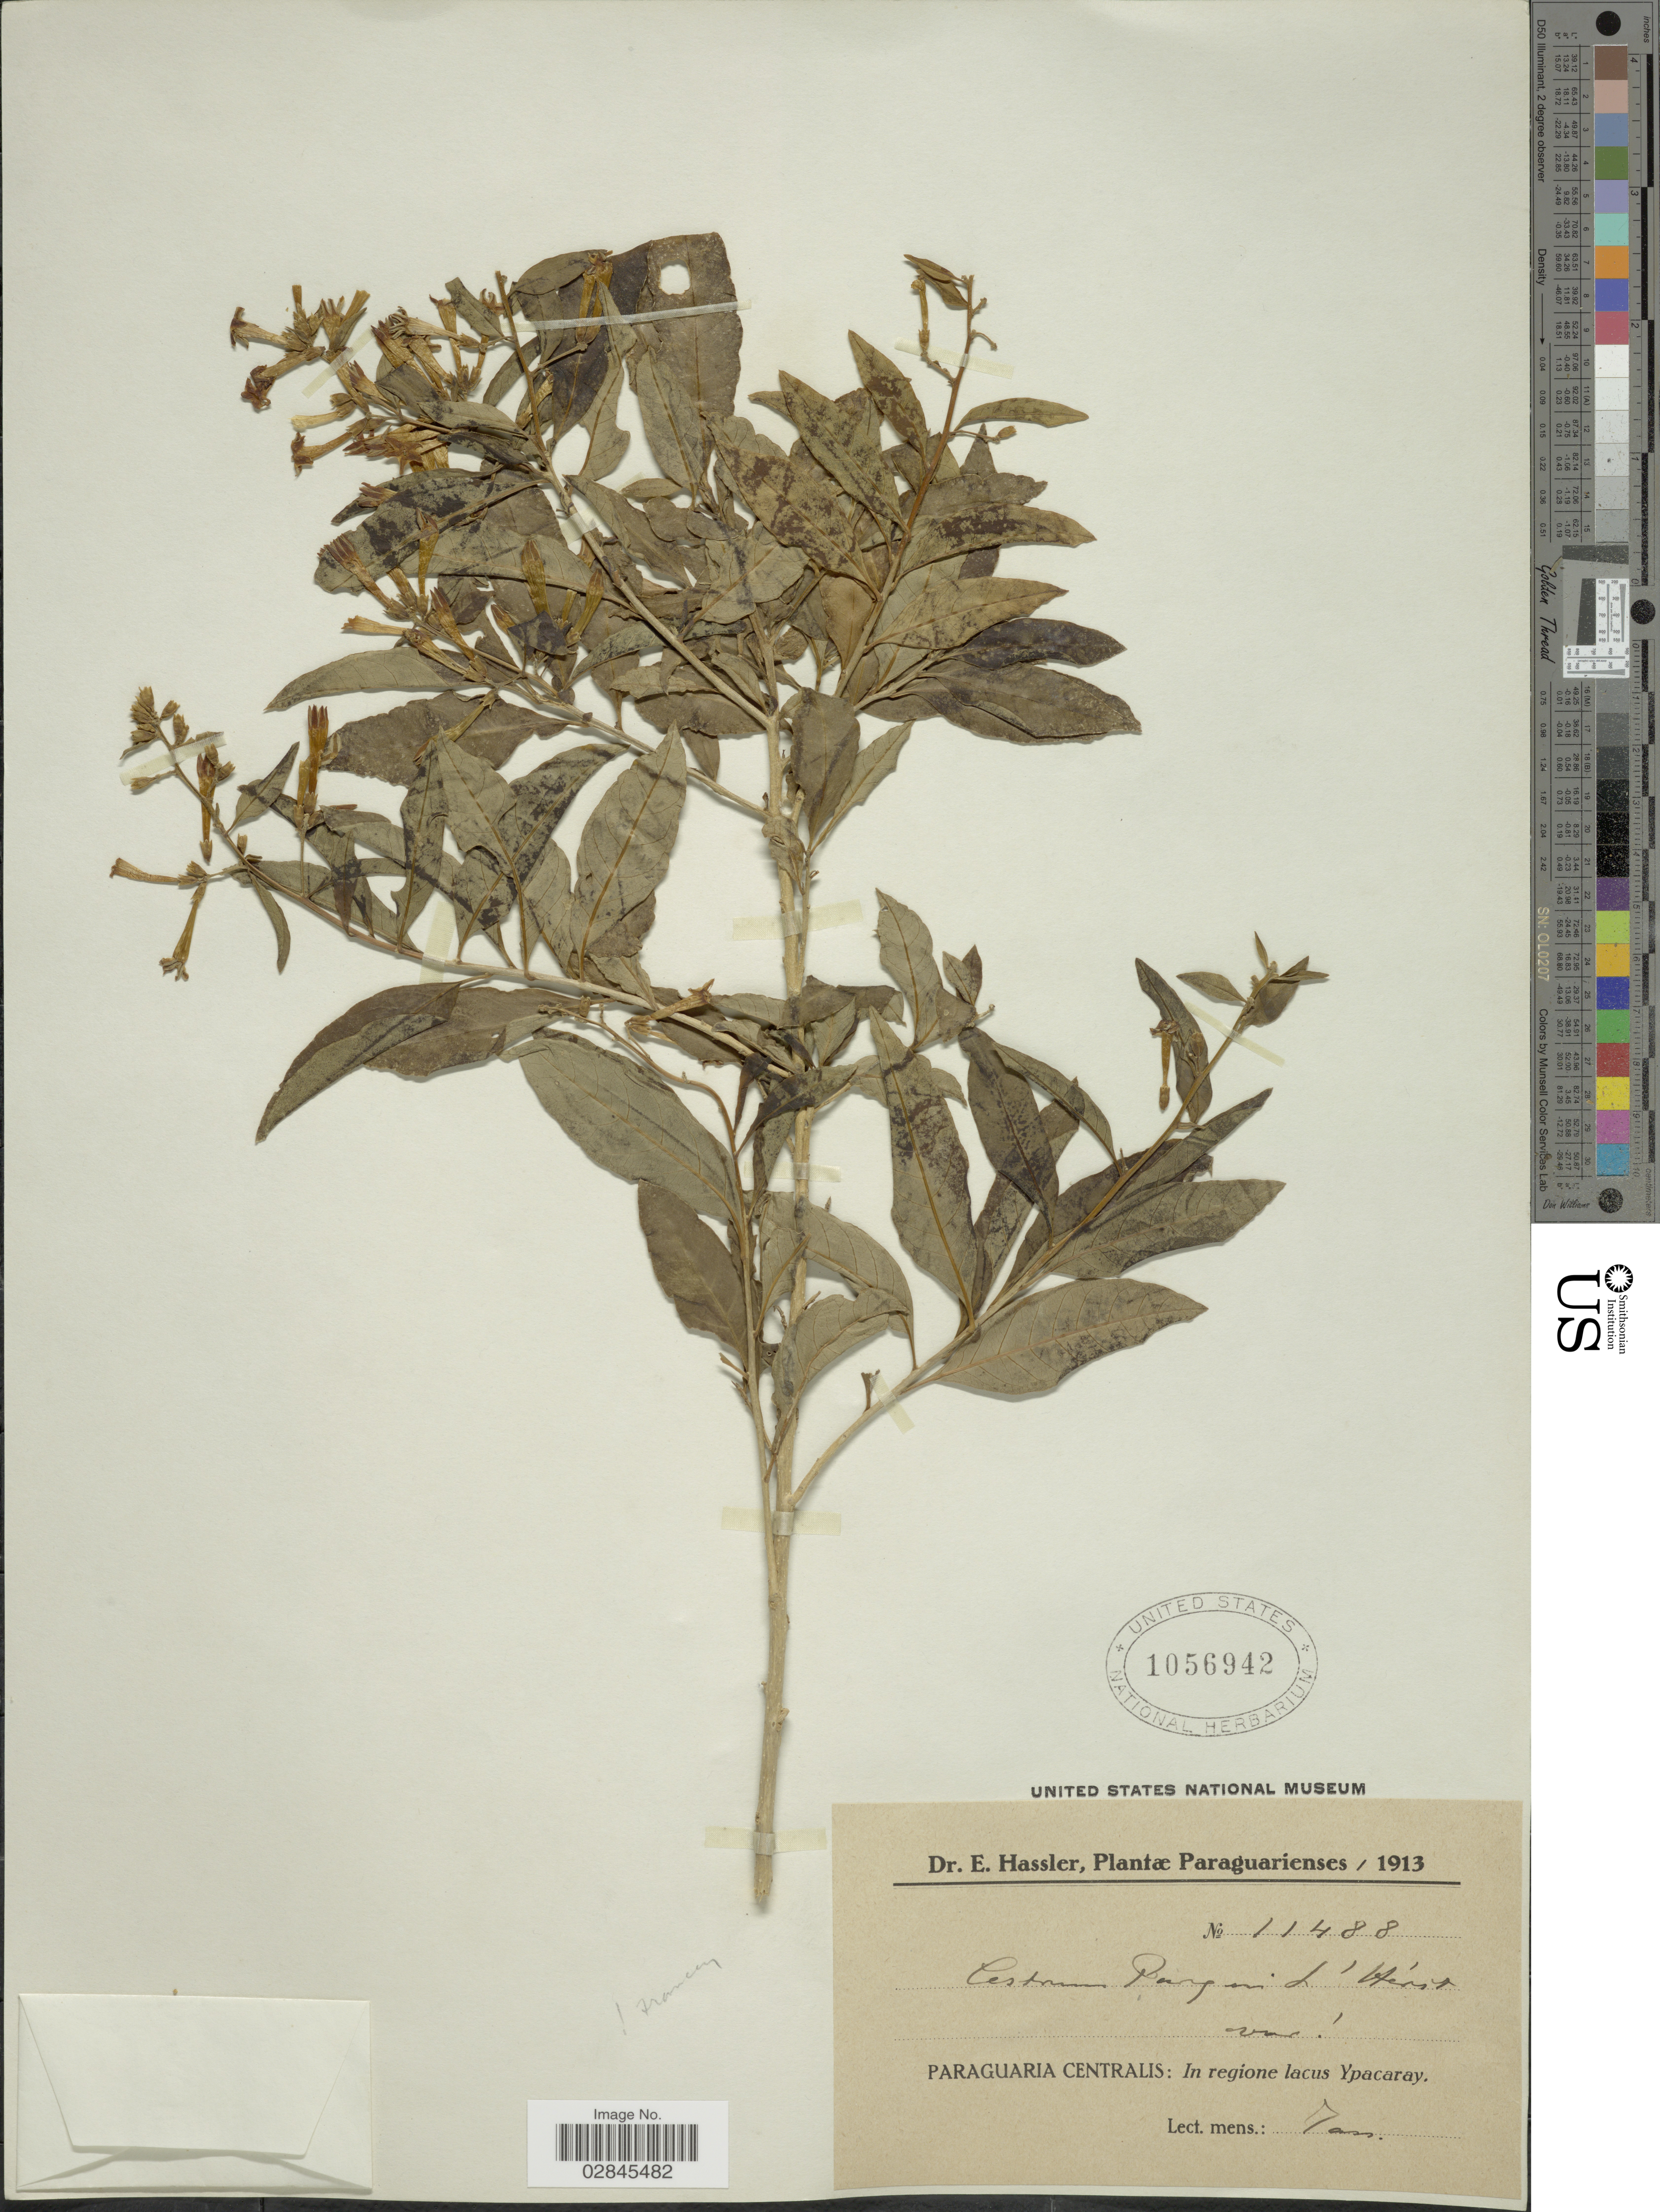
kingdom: Plantae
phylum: Tracheophyta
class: Magnoliopsida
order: Solanales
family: Solanaceae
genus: Cestrum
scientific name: Cestrum parqui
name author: L'Hér.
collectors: E. Hassler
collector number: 11488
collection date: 1913-01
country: Paraguay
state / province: Paraguari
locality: Paraguaria Centralis: In regione lacus Ypacaray.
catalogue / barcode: US 1056942